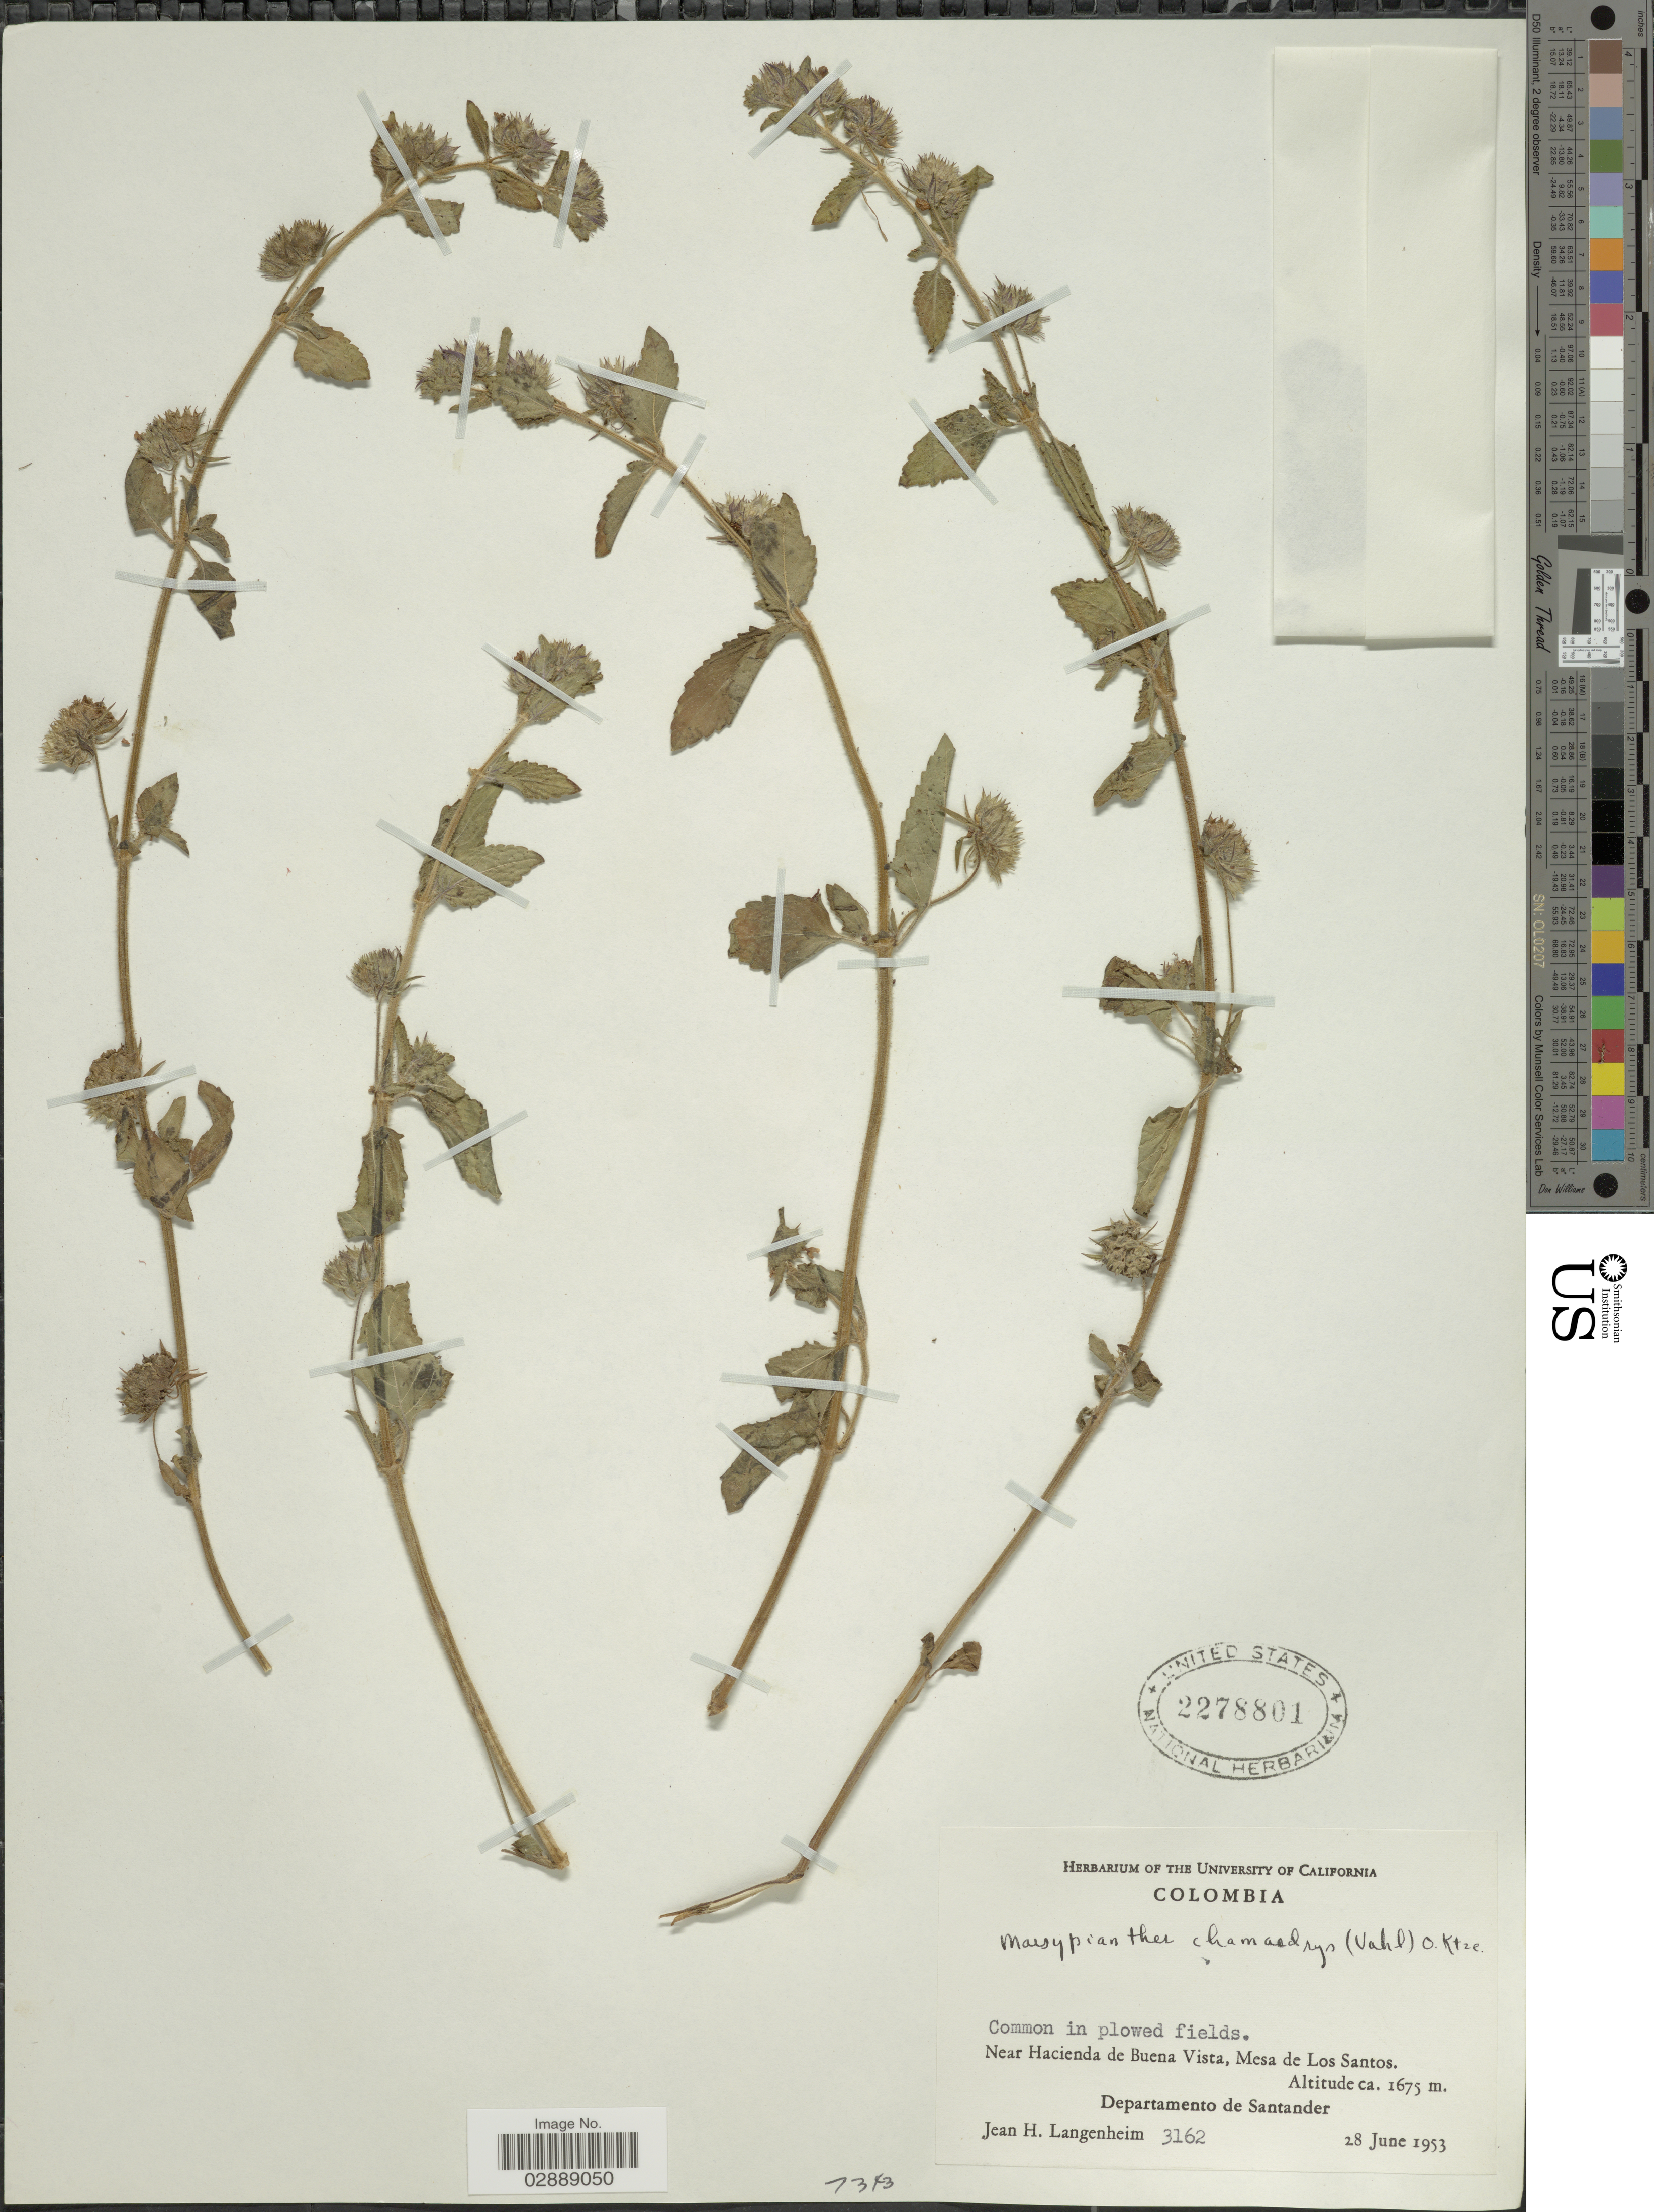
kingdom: Plantae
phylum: Tracheophyta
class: Magnoliopsida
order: Lamiales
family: Lamiaceae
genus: Marsypianthes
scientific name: Marsypianthes chamaedrys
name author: (Vahl) Kuntze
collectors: J. H. Langenheim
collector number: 3162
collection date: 1953-06-28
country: Colombia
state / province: Santander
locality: Near Hacienda de Buena Vista, Mesa de Los Santos. Departamento de Santander.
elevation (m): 1675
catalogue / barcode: US 2278801